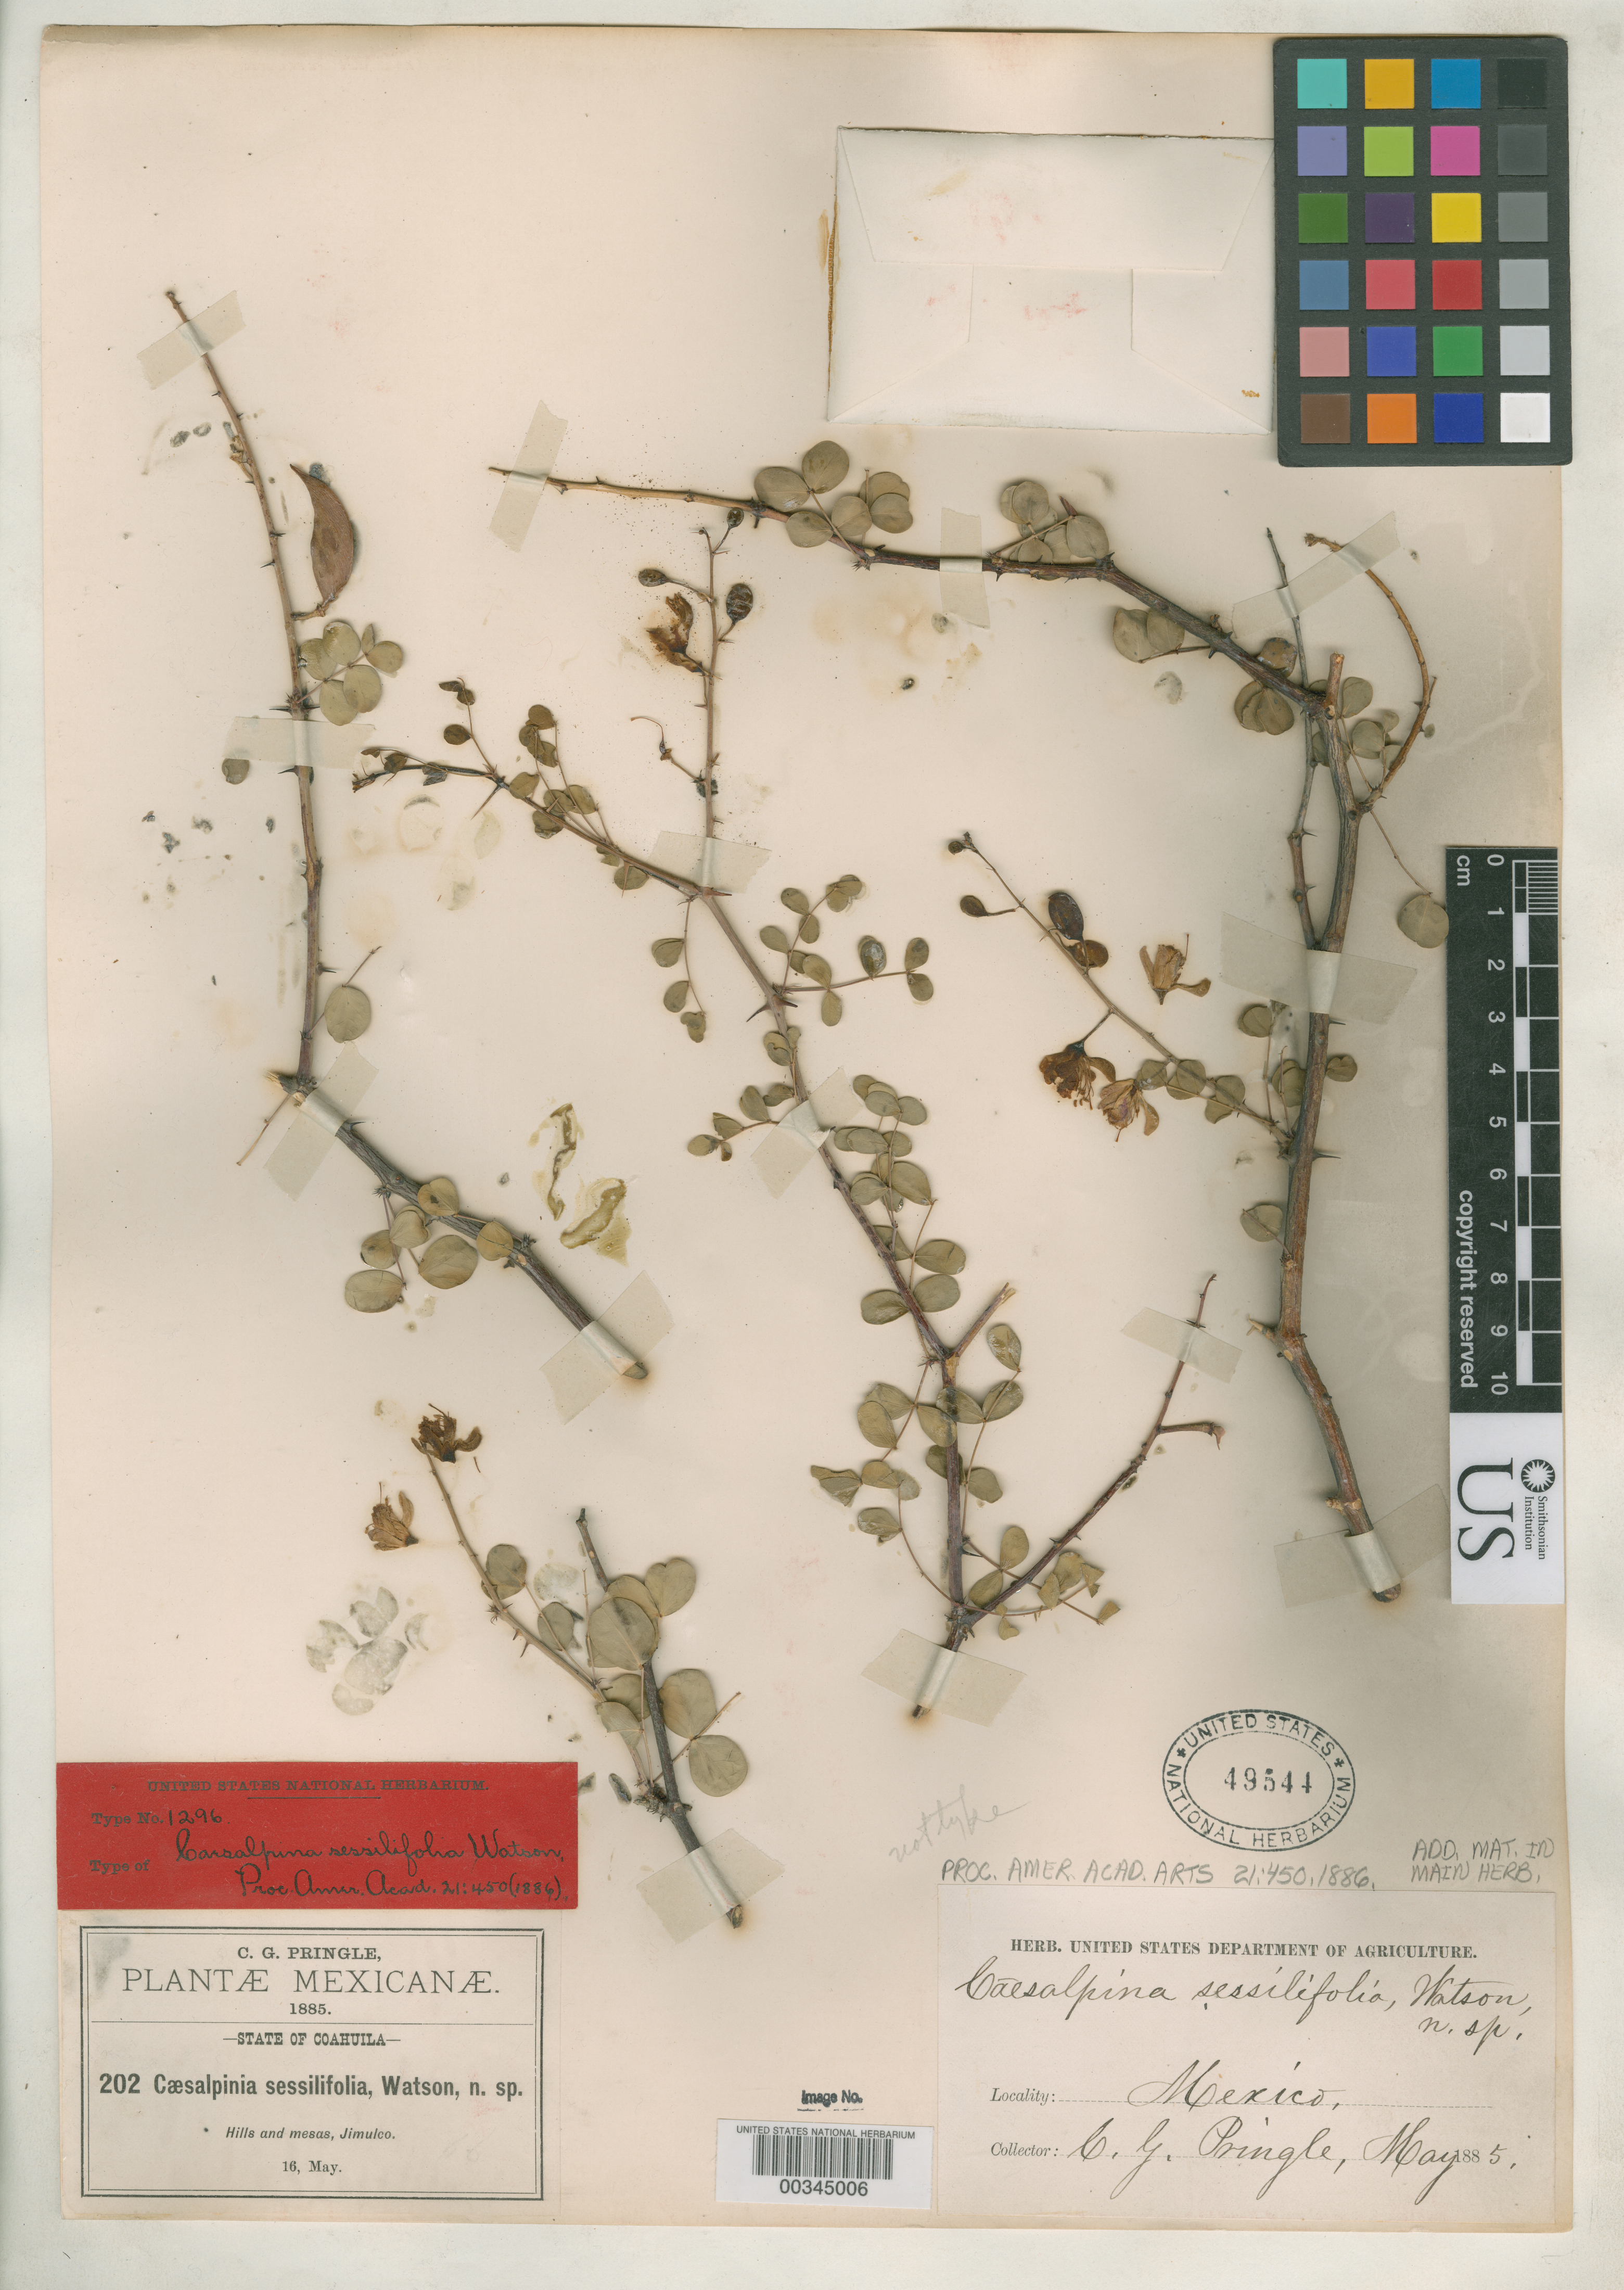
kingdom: Plantae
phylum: Tracheophyta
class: Magnoliopsida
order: Fabales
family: Fabaceae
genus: Caesalpinia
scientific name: Caesalpinia sessilifolia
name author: S. Watson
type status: Isosyntype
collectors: C. G. Pringle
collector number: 202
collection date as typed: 16 May 1886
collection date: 1886-05-16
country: Mexico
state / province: Coahuila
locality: Jimulco, hills & mesas.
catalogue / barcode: US 49544